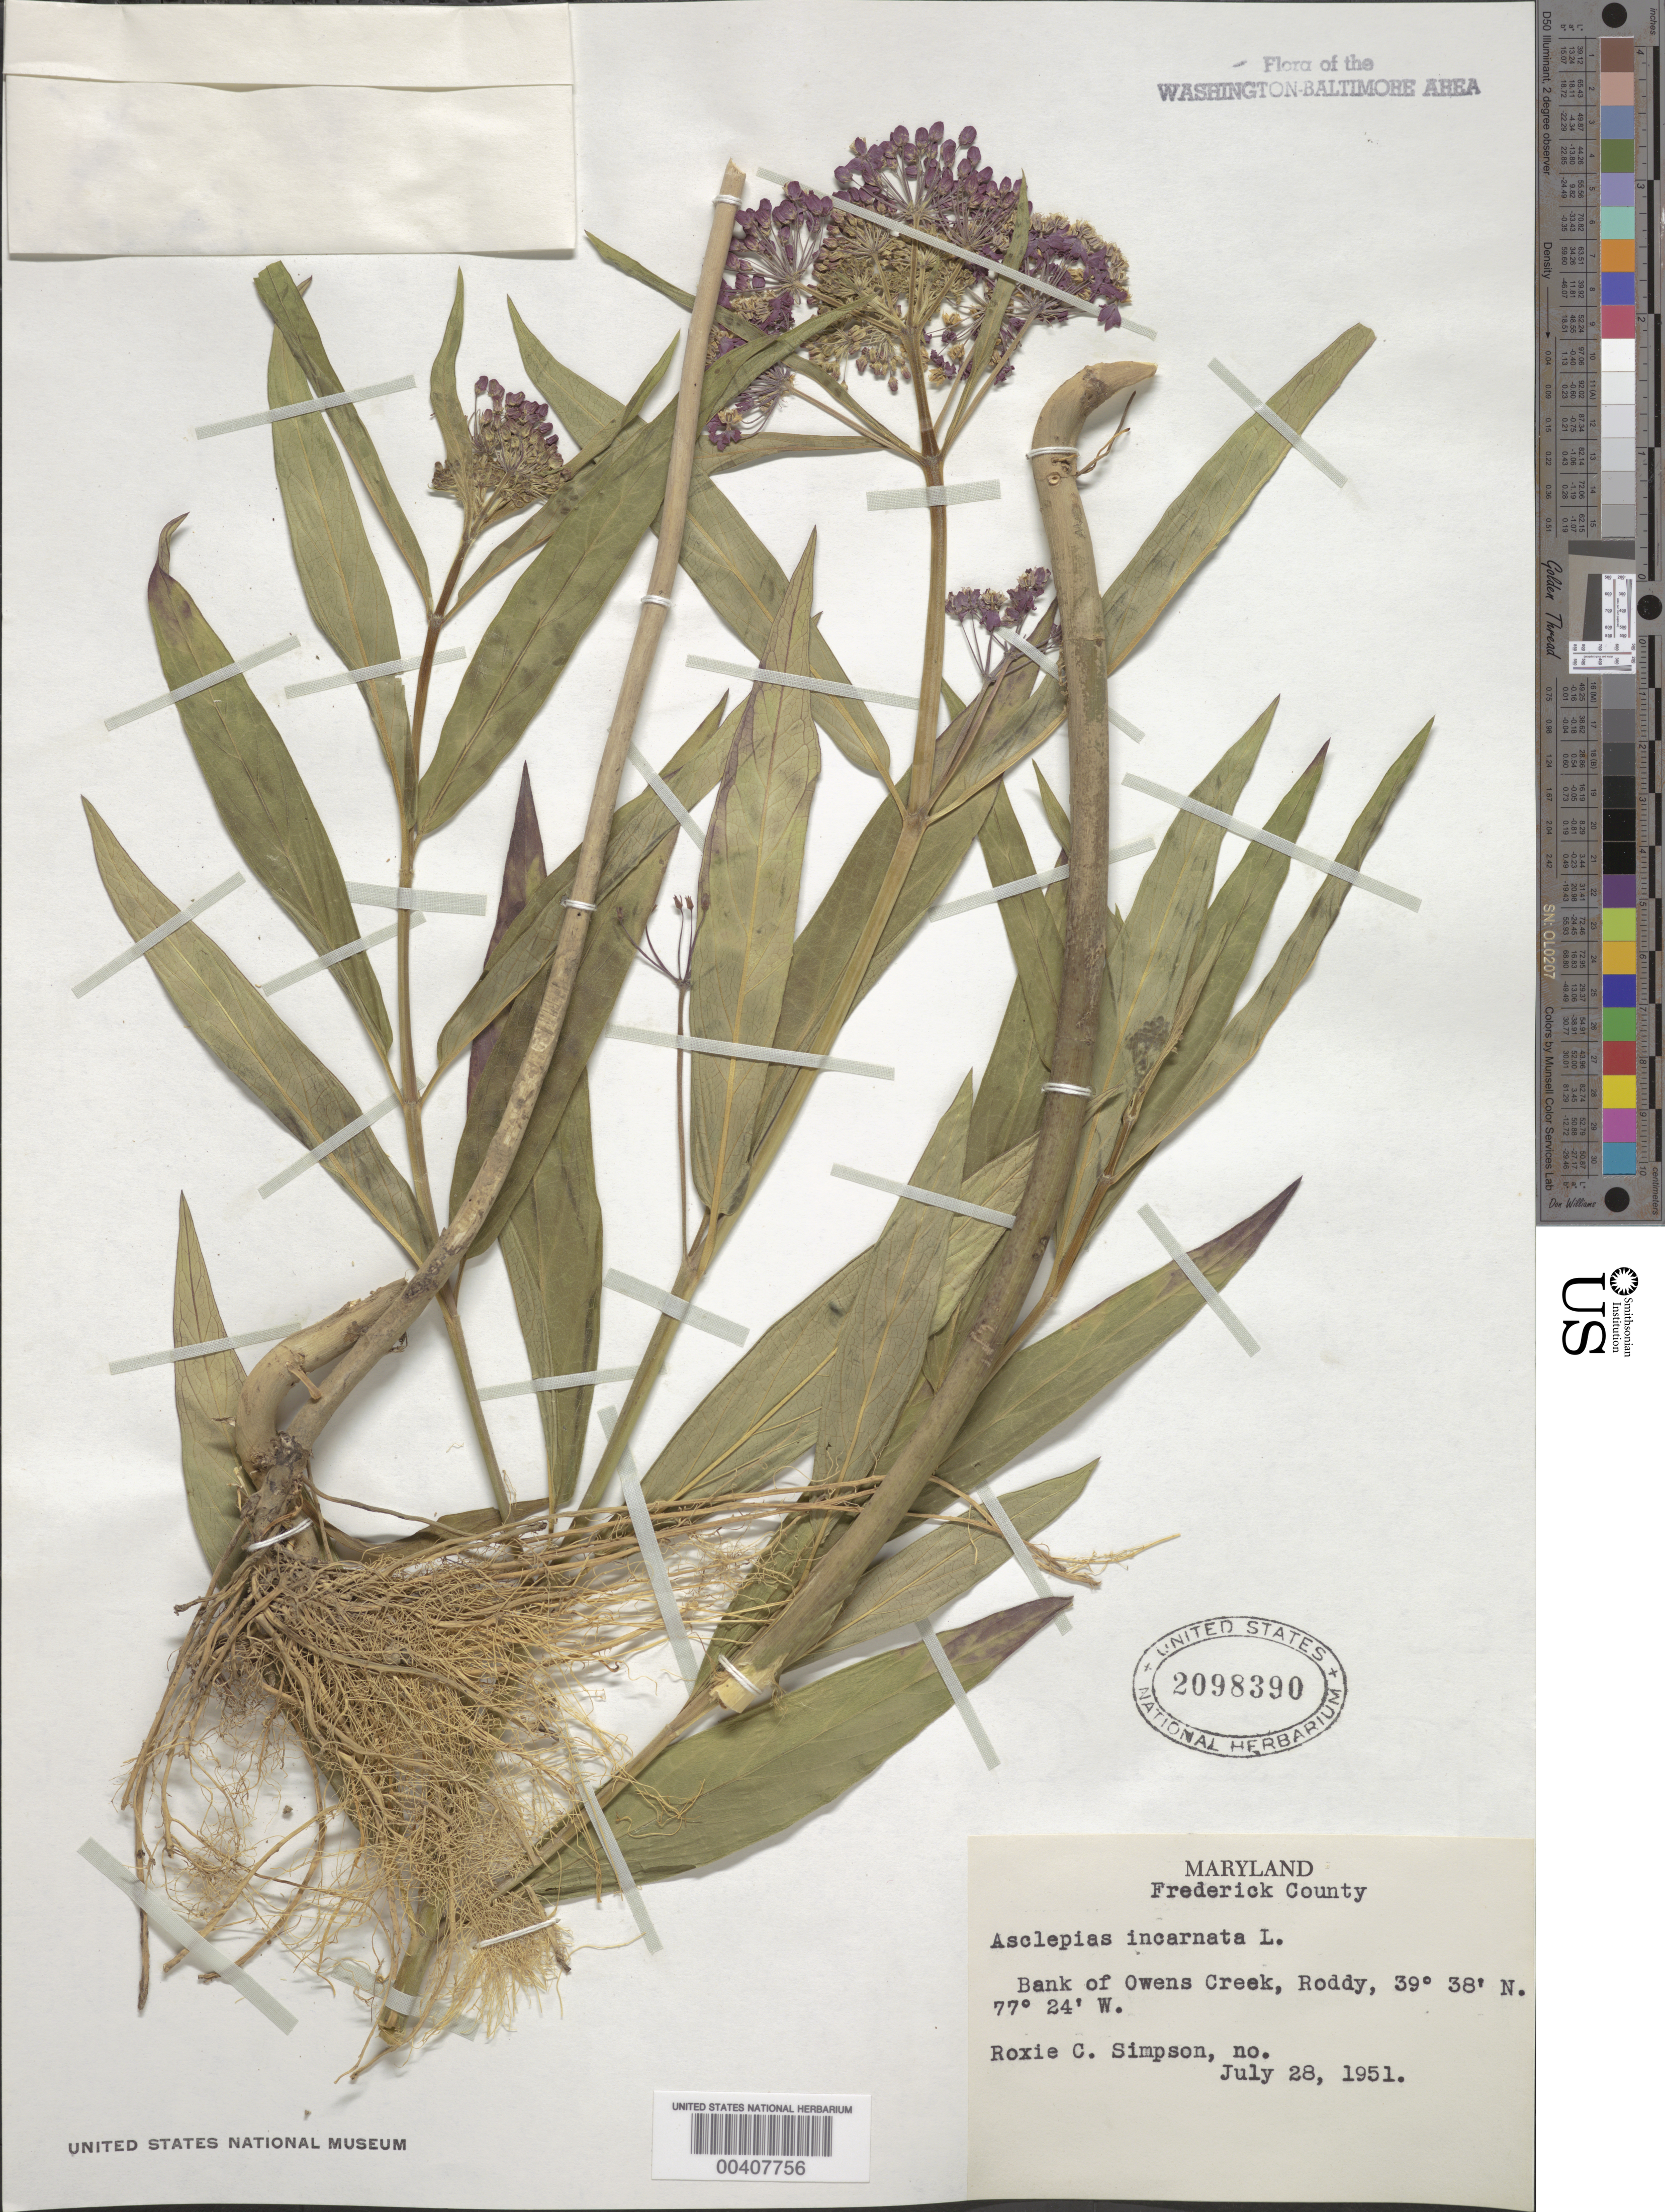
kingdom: Plantae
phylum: Tracheophyta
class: Magnoliopsida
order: Gentianales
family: Apocynaceae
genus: Asclepias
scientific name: Asclepias incarnata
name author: L.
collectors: R. Simpson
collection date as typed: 28 Jul 1951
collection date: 1951-07-28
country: United States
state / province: Maryland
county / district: Frederick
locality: Owens Creek, Roddy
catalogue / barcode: US 2098390